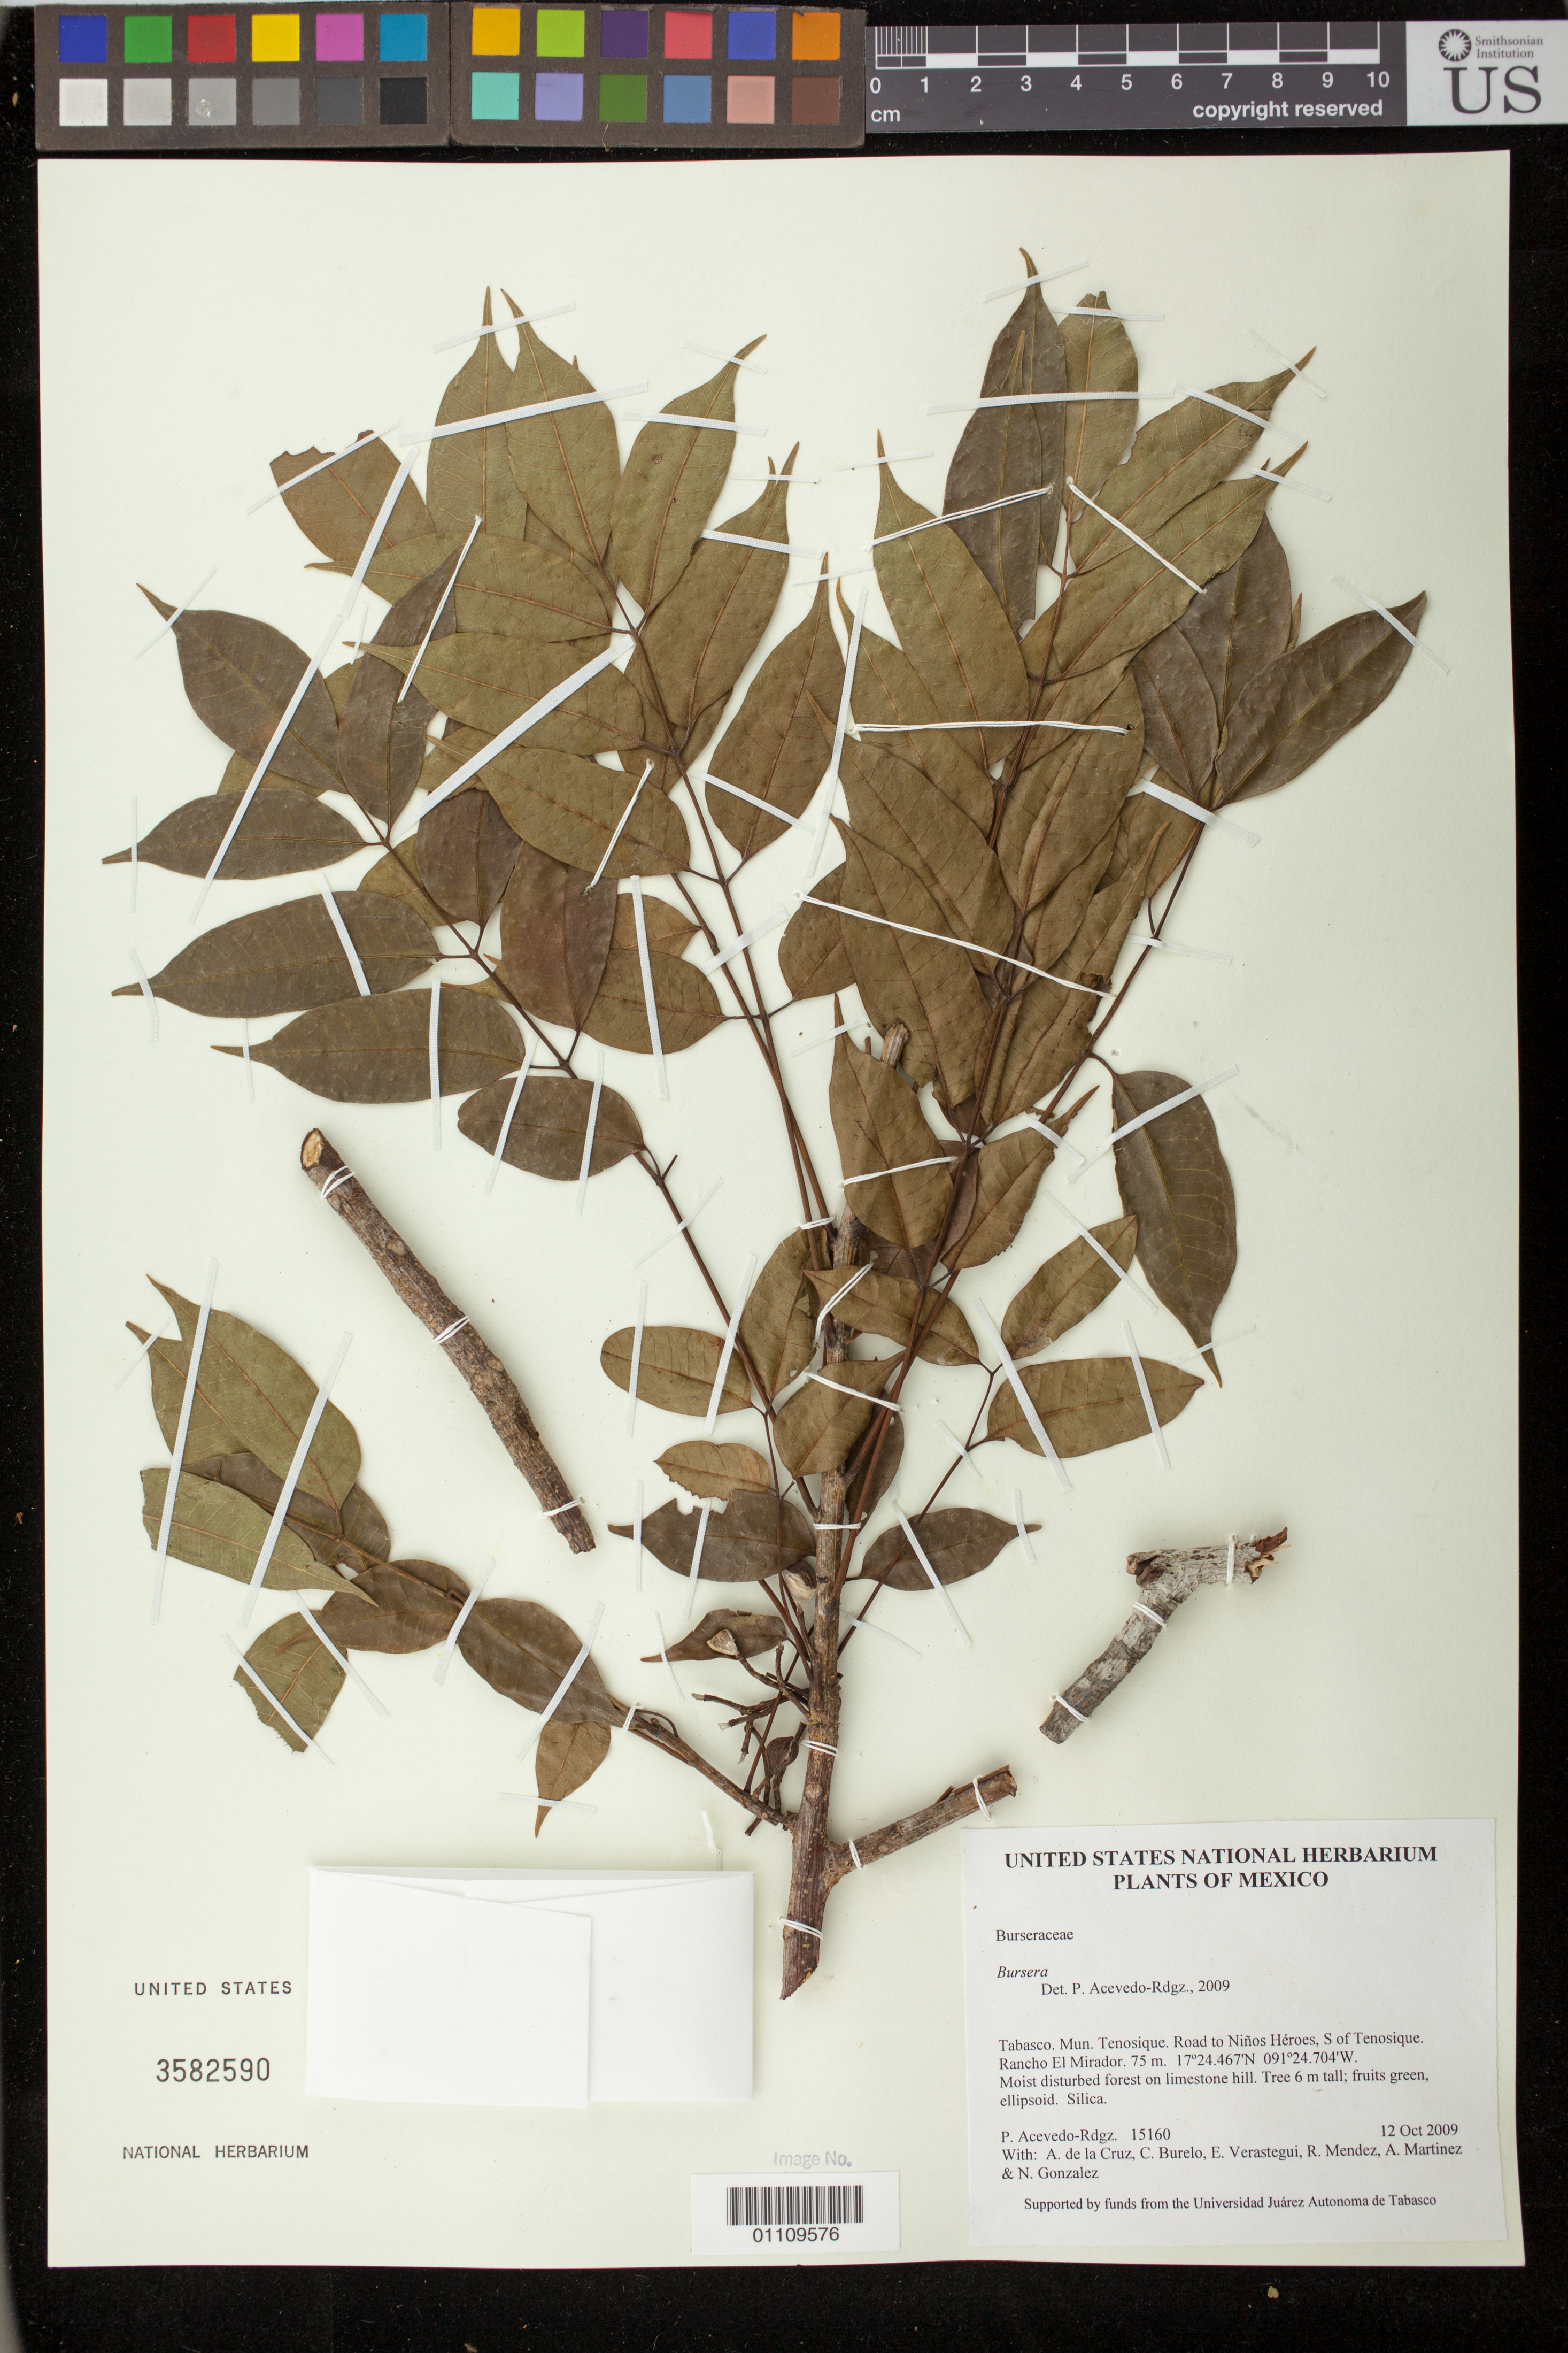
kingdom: Plantae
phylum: Tracheophyta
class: Magnoliopsida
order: Sapindales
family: Burseraceae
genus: Bursera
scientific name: Bursera sp.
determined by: Acevedo-Rodríguez, P., (BOT), Smithsonian Institution - National Museum of Natural History (UNITED STATES)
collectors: P. Acevedo-Rodr., A. de la Cruz, C. Burelo, E. Verastegui, R. Mendez & A. Martinez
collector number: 15160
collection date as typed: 12 Oct 2009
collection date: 2009-10-12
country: Mexico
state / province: Tabasco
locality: Mun. Tenosique. Road to Niños Héroes, S of Tenosique. Rancho El Mirador.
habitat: Moist disturbed forest on limestone hill.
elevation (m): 75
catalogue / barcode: US 3582590